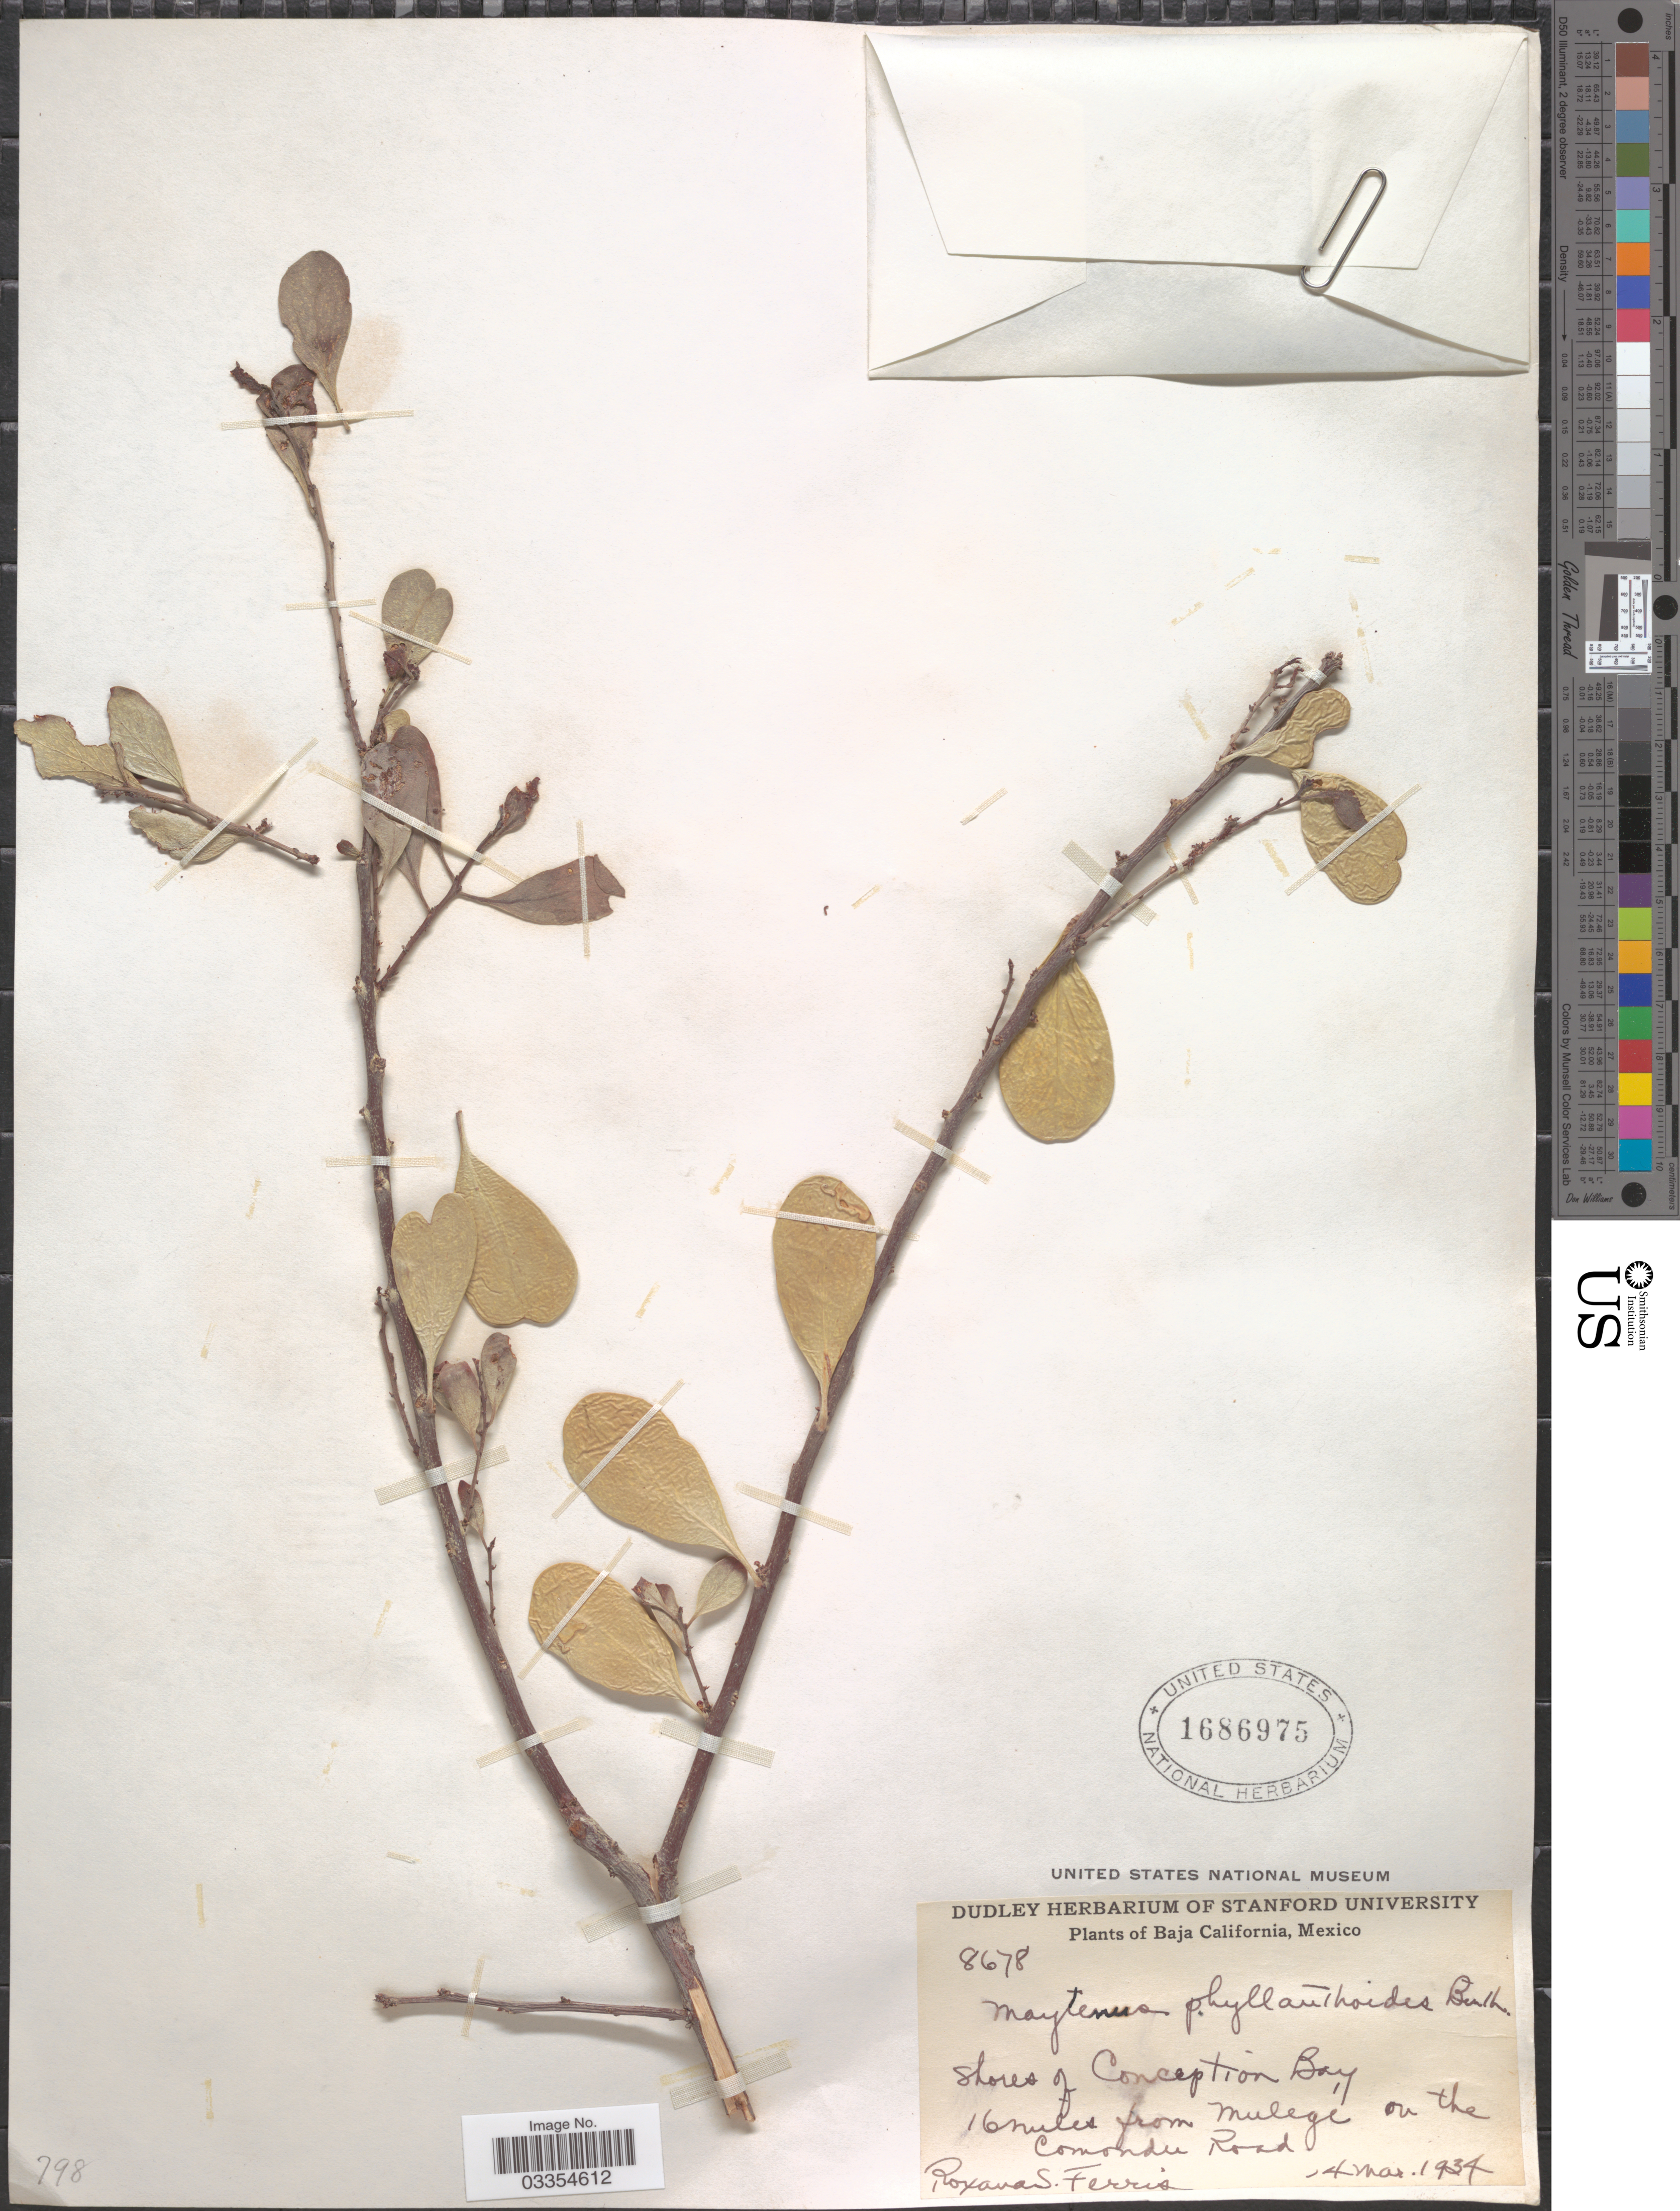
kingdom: Plantae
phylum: Tracheophyta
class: Magnoliopsida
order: Celastrales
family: Celastraceae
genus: Tricerma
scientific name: Tricerma phyllanthoides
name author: (Benth.) Lundell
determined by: Strong, Mark T., (BOT), Smithsonian Institution - National Museum of Natural History (UNITED STATES)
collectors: R. S. Ferris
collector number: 8678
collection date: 1934-03-14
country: Mexico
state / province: Baja California Sur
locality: Shores of Conception Bay, 16 miles from Mulege on the Comondu Road.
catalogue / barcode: US 1686975